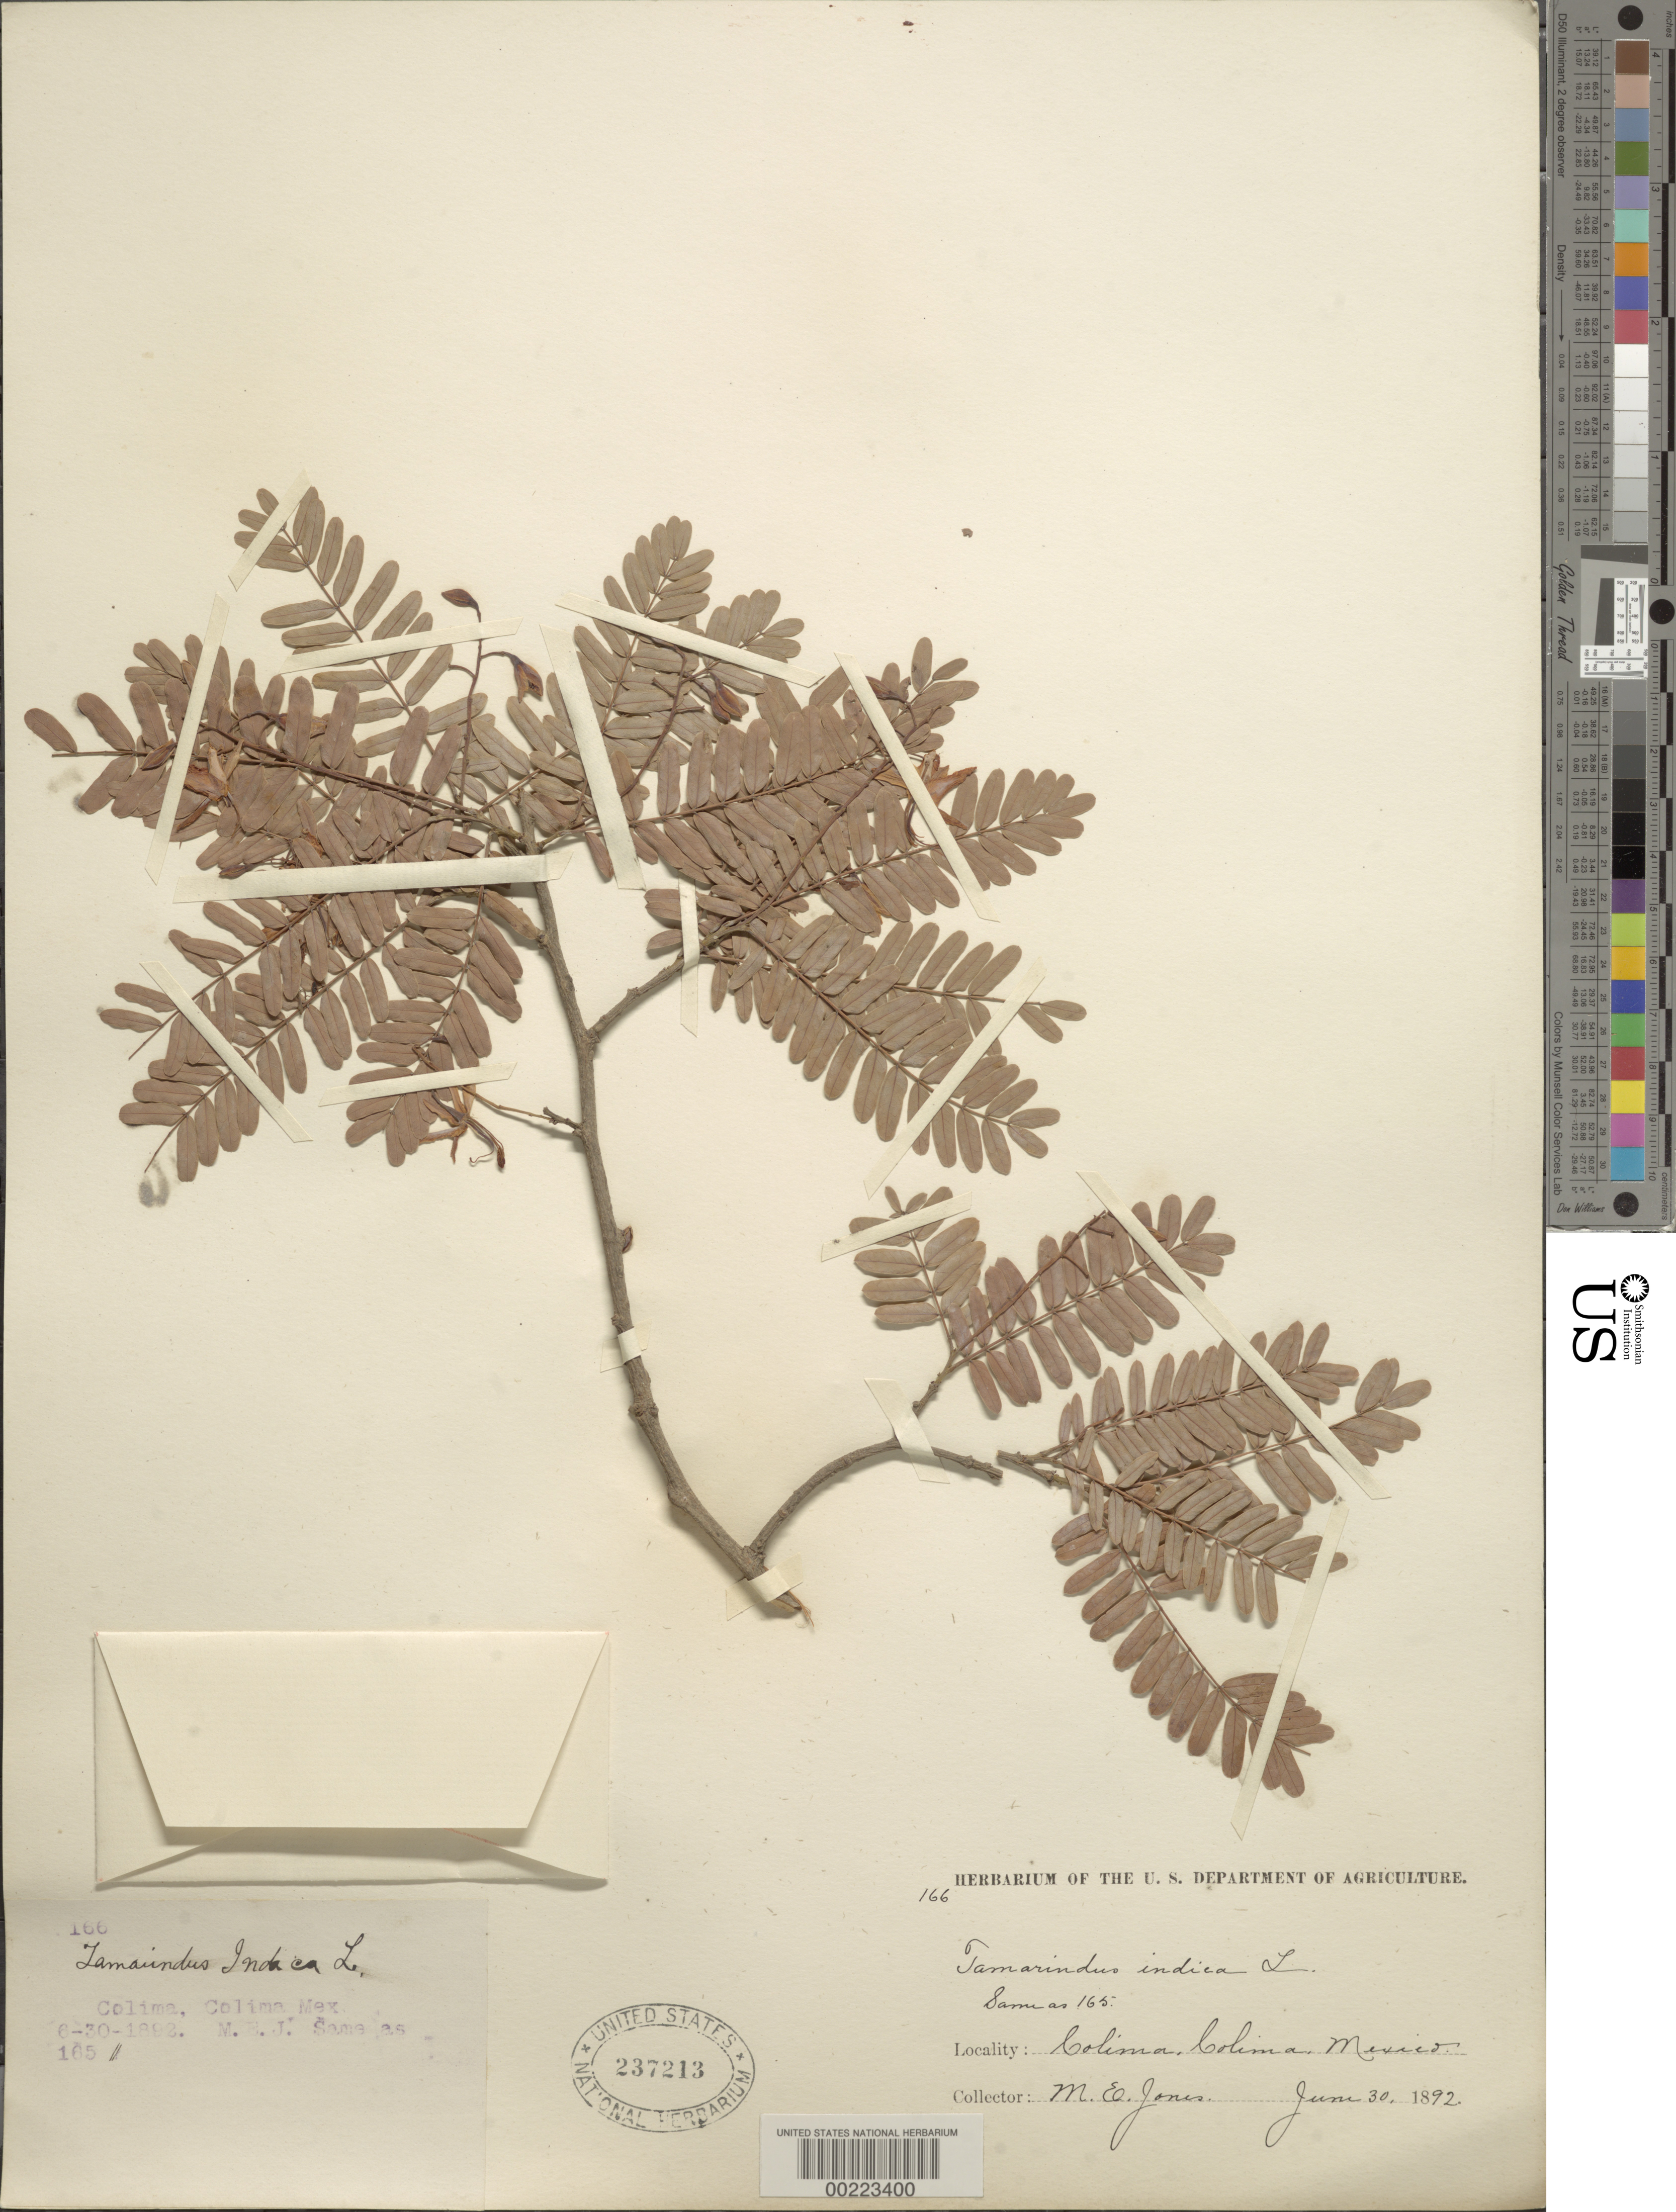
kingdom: Plantae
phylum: Tracheophyta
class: Magnoliopsida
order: Fabales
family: Fabaceae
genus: Tamarindus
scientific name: Tamarindus indica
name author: L.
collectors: M. E. Jones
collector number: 166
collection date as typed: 30 Jun 1892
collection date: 1892-06-30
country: Mexico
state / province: Colima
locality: Colima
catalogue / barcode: US 237213